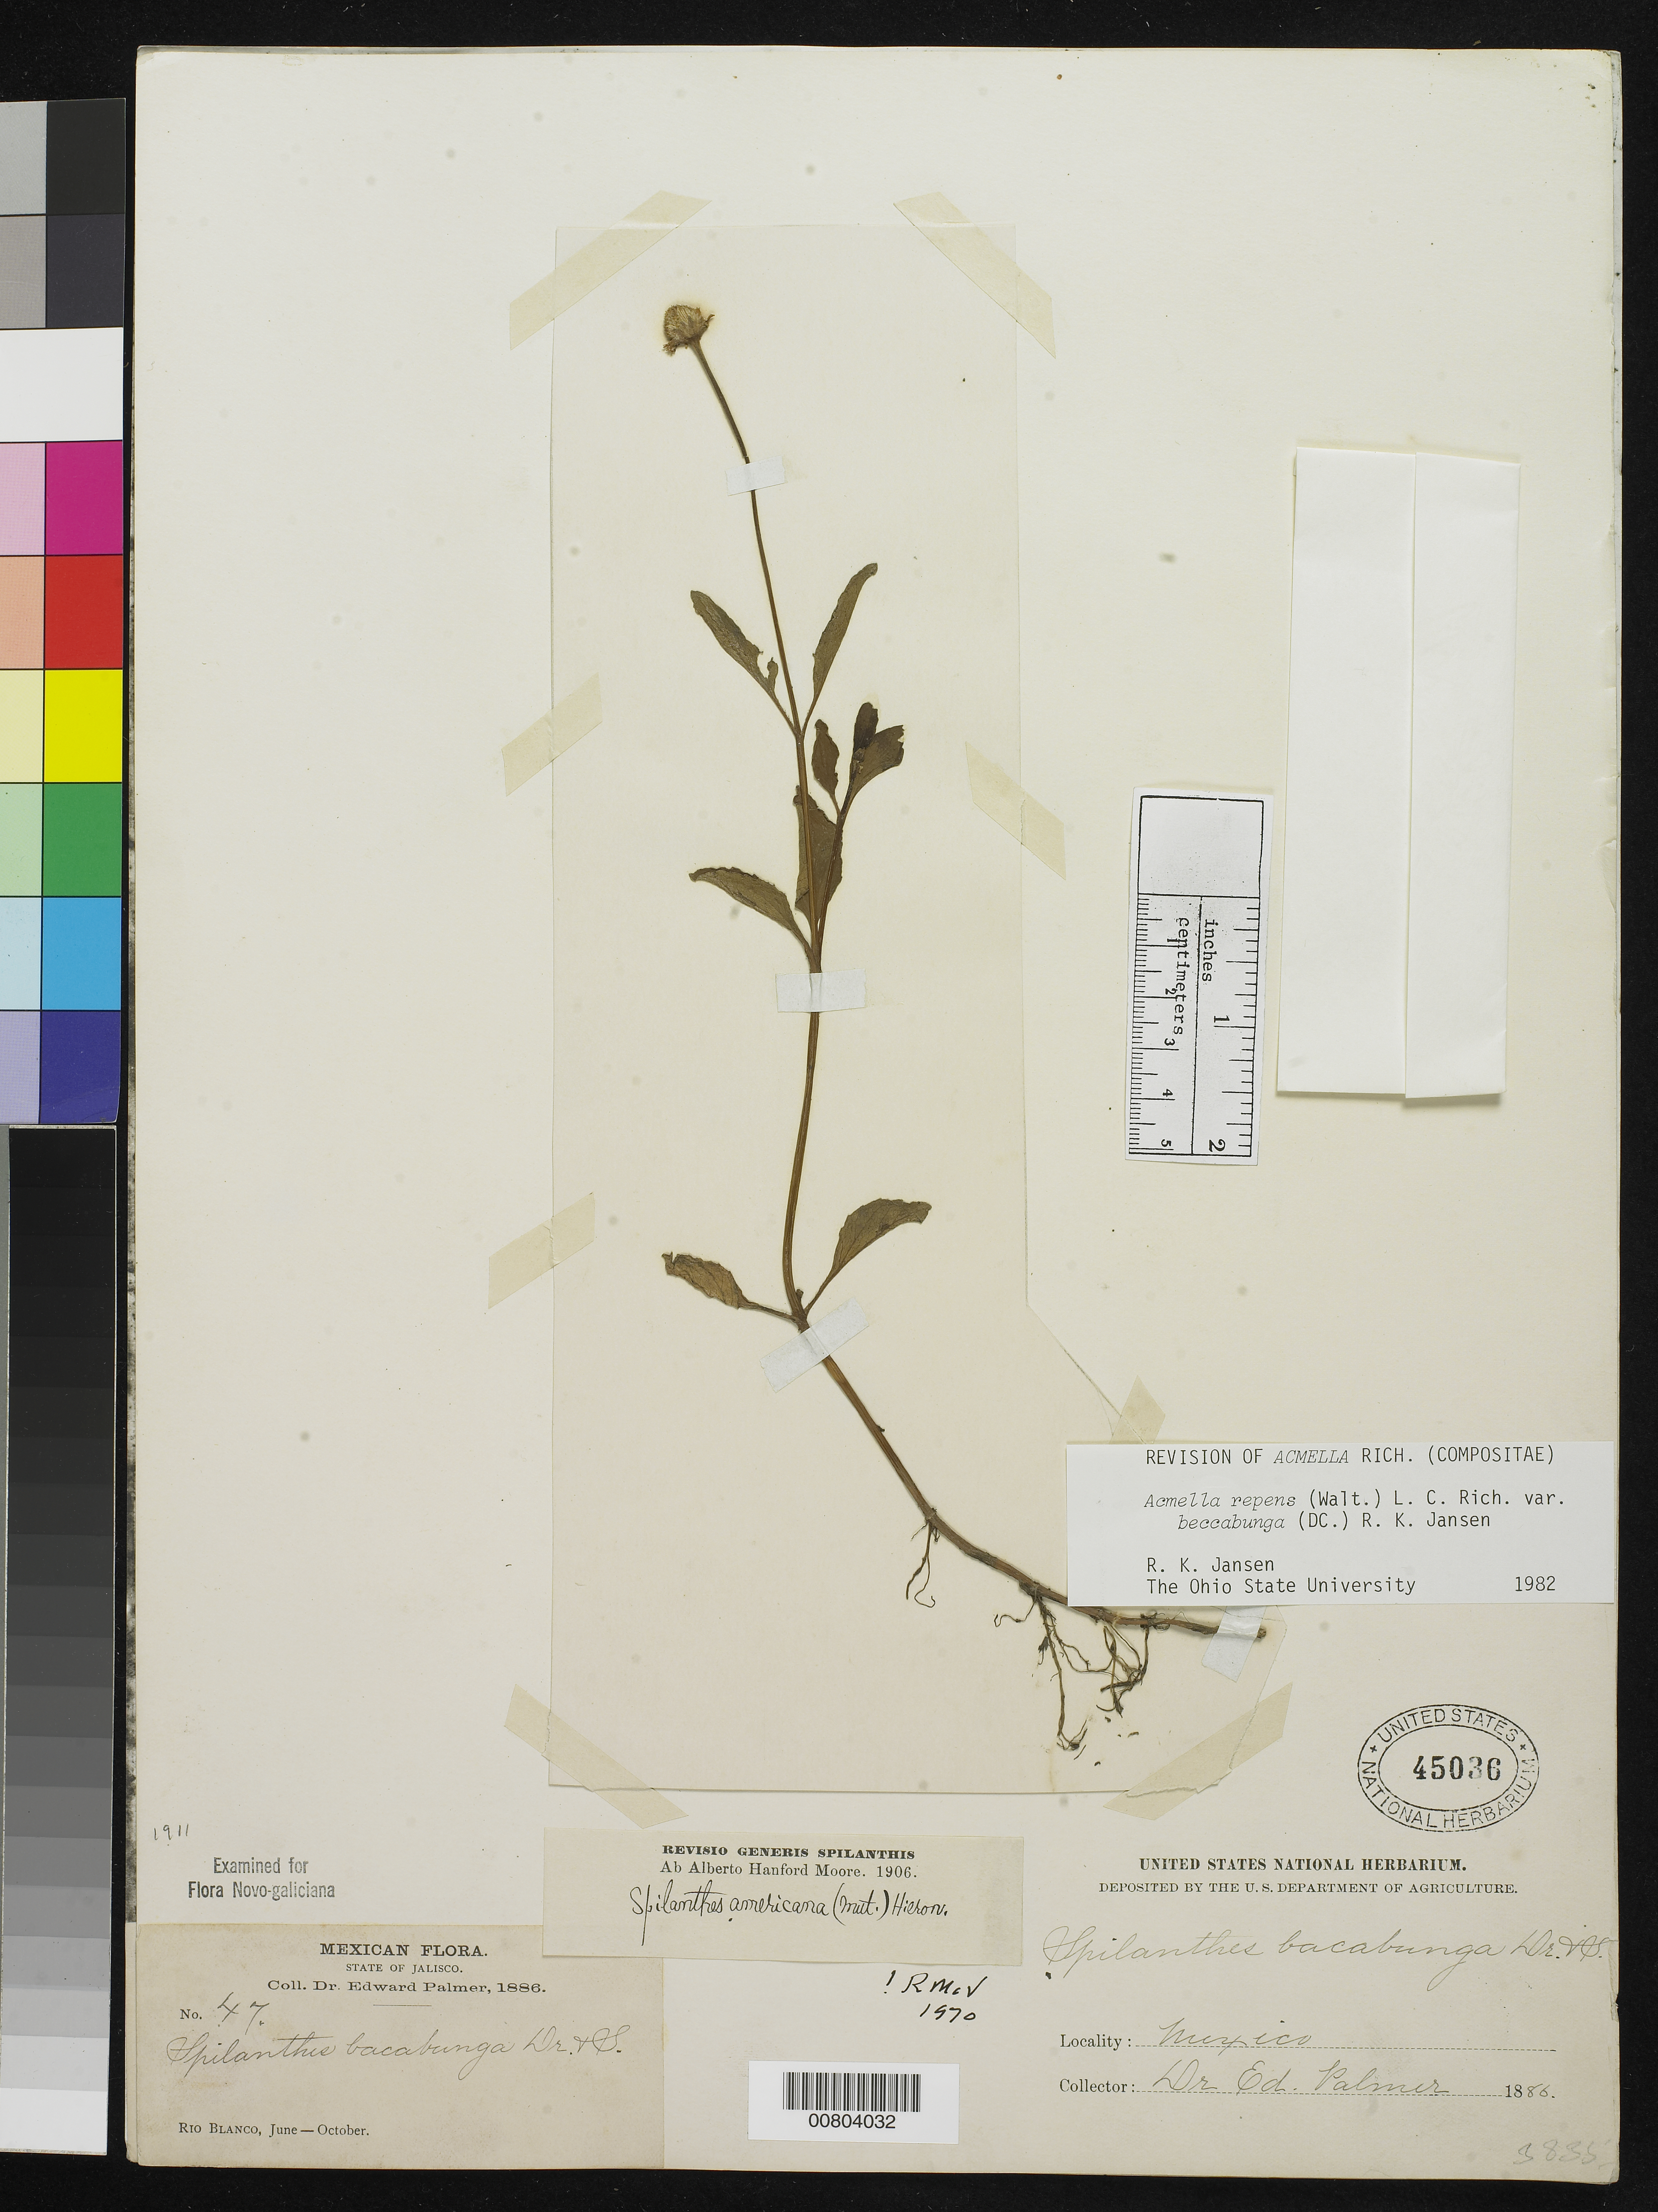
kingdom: Plantae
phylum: Tracheophyta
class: Magnoliopsida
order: Asterales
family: Asteraceae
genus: Acmella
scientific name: Acmella repens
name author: (Walter) Rich.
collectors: E. Palmer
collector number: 47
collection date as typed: Jun 1886 to -- Oct 1886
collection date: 1886-06/1886-10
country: Mexico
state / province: Jalisco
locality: Rio Blanco, Jalisco.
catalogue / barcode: US 45036